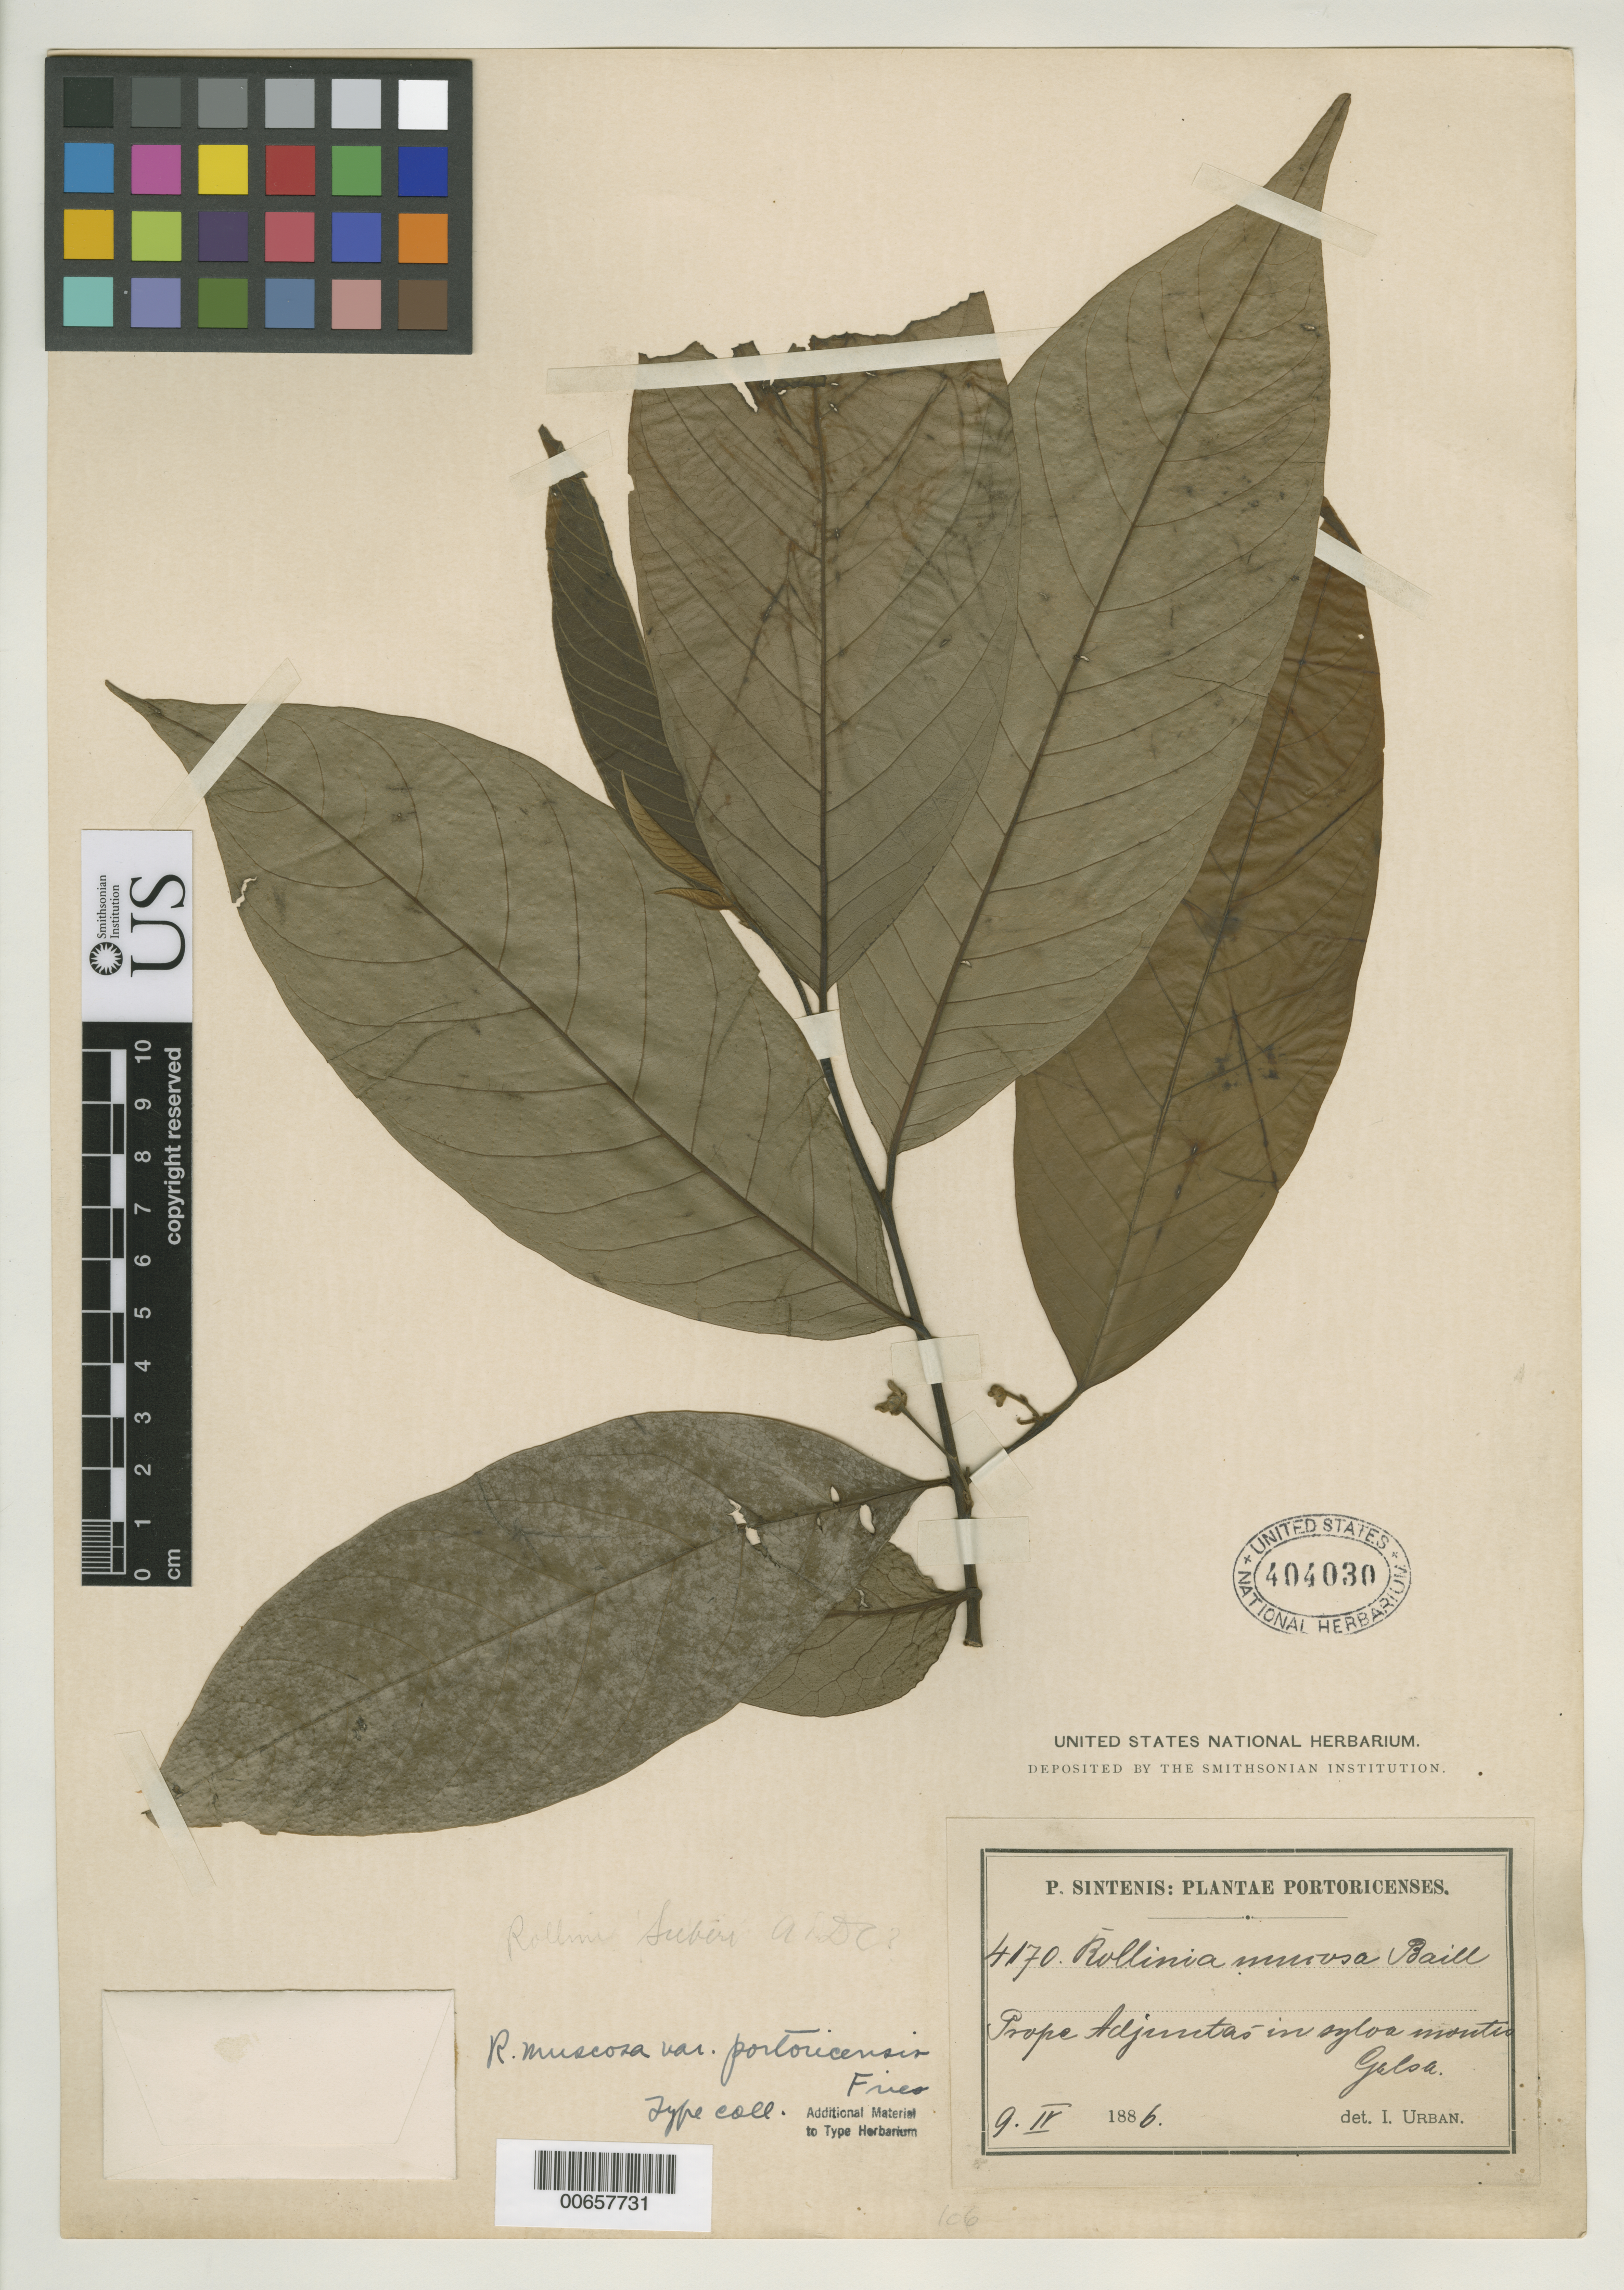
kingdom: Plantae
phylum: Tracheophyta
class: Magnoliopsida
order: Magnoliales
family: Annonaceae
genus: Rollinia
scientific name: Rollinia mucosa subsp. portoricensis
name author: R.E. Fr.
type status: Isotype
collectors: P. Sintenis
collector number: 4170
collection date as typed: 09 Apr 1886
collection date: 1886-04-09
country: Puerto Rico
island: Greater Antilles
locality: Prope Adjuntas in sylva montis Galsa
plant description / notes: Annotated as "var. portoricensis" but published as subspecies.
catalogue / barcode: US 404030